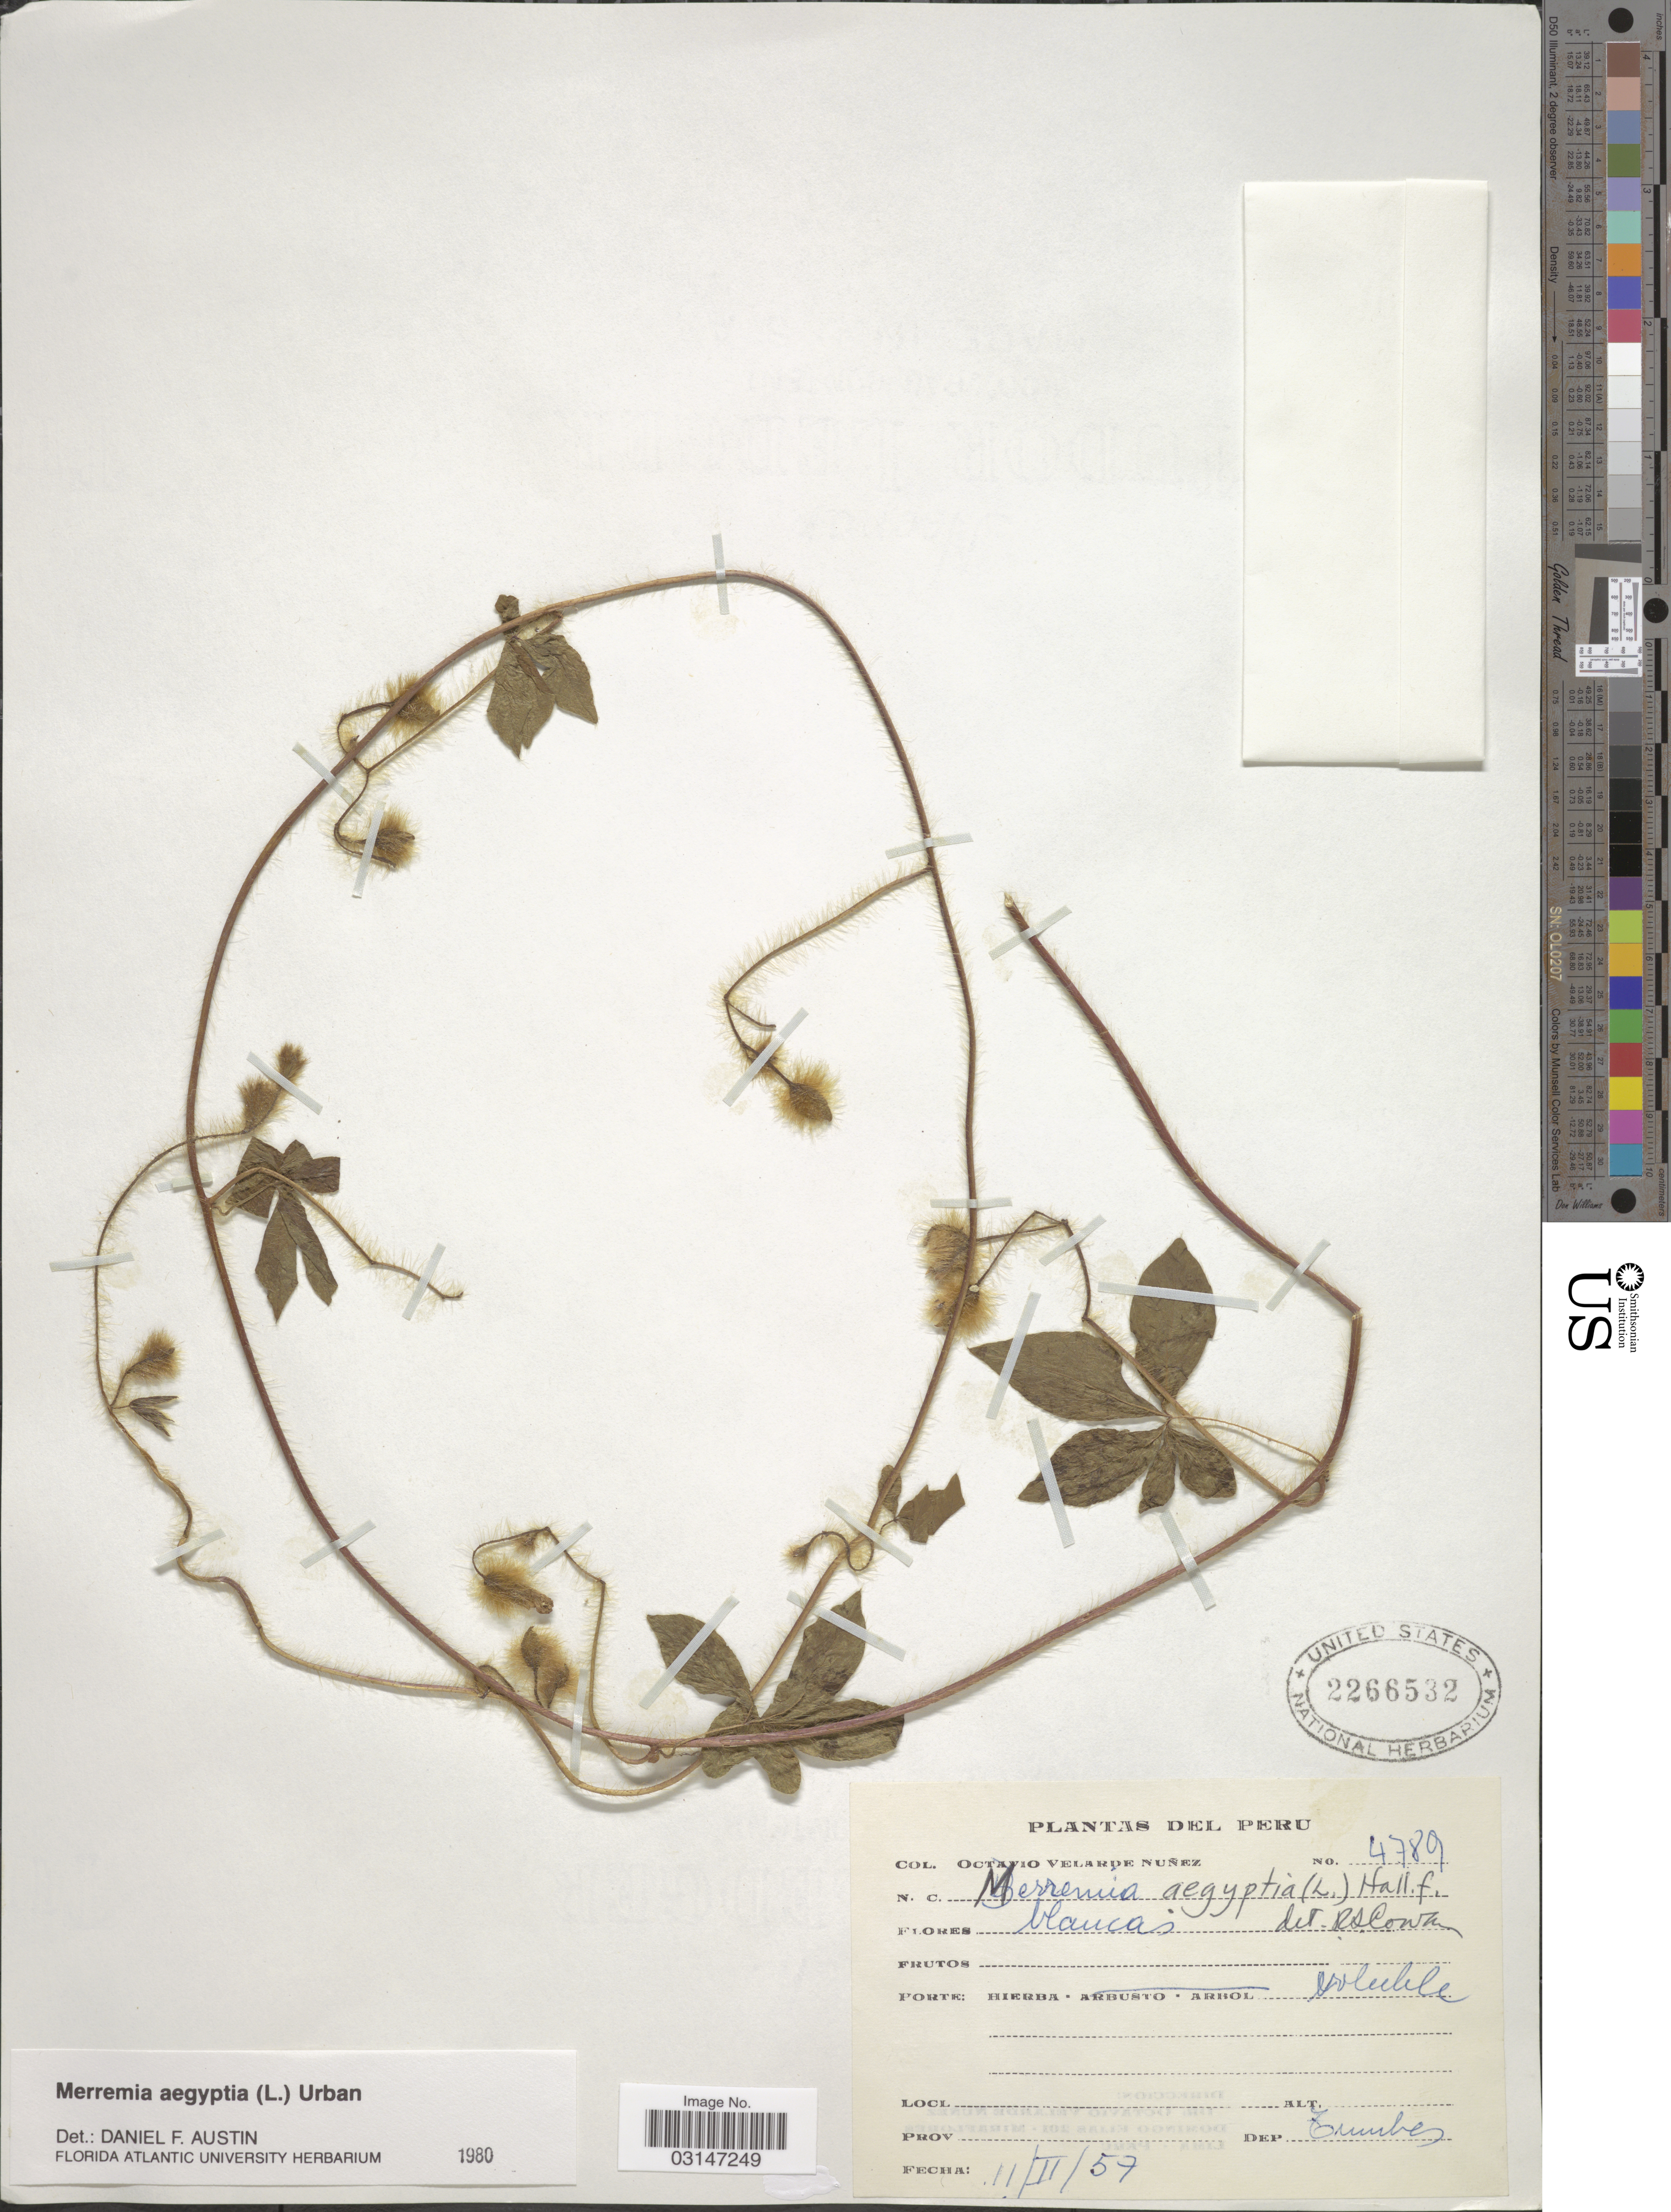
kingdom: Plantae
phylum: Tracheophyta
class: Magnoliopsida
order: Solanales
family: Convolvulaceae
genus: Distimake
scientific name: Distimake aegyptius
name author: (L.) A. R. Simões & Staples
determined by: Strong, Mark T., (BOT), Smithsonian Institution - National Museum of Natural History (UNITED STATES)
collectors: O. Velarde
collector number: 4789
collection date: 1957-02-11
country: Peru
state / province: Tumbes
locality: Dep Tumbes.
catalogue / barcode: US 2266532